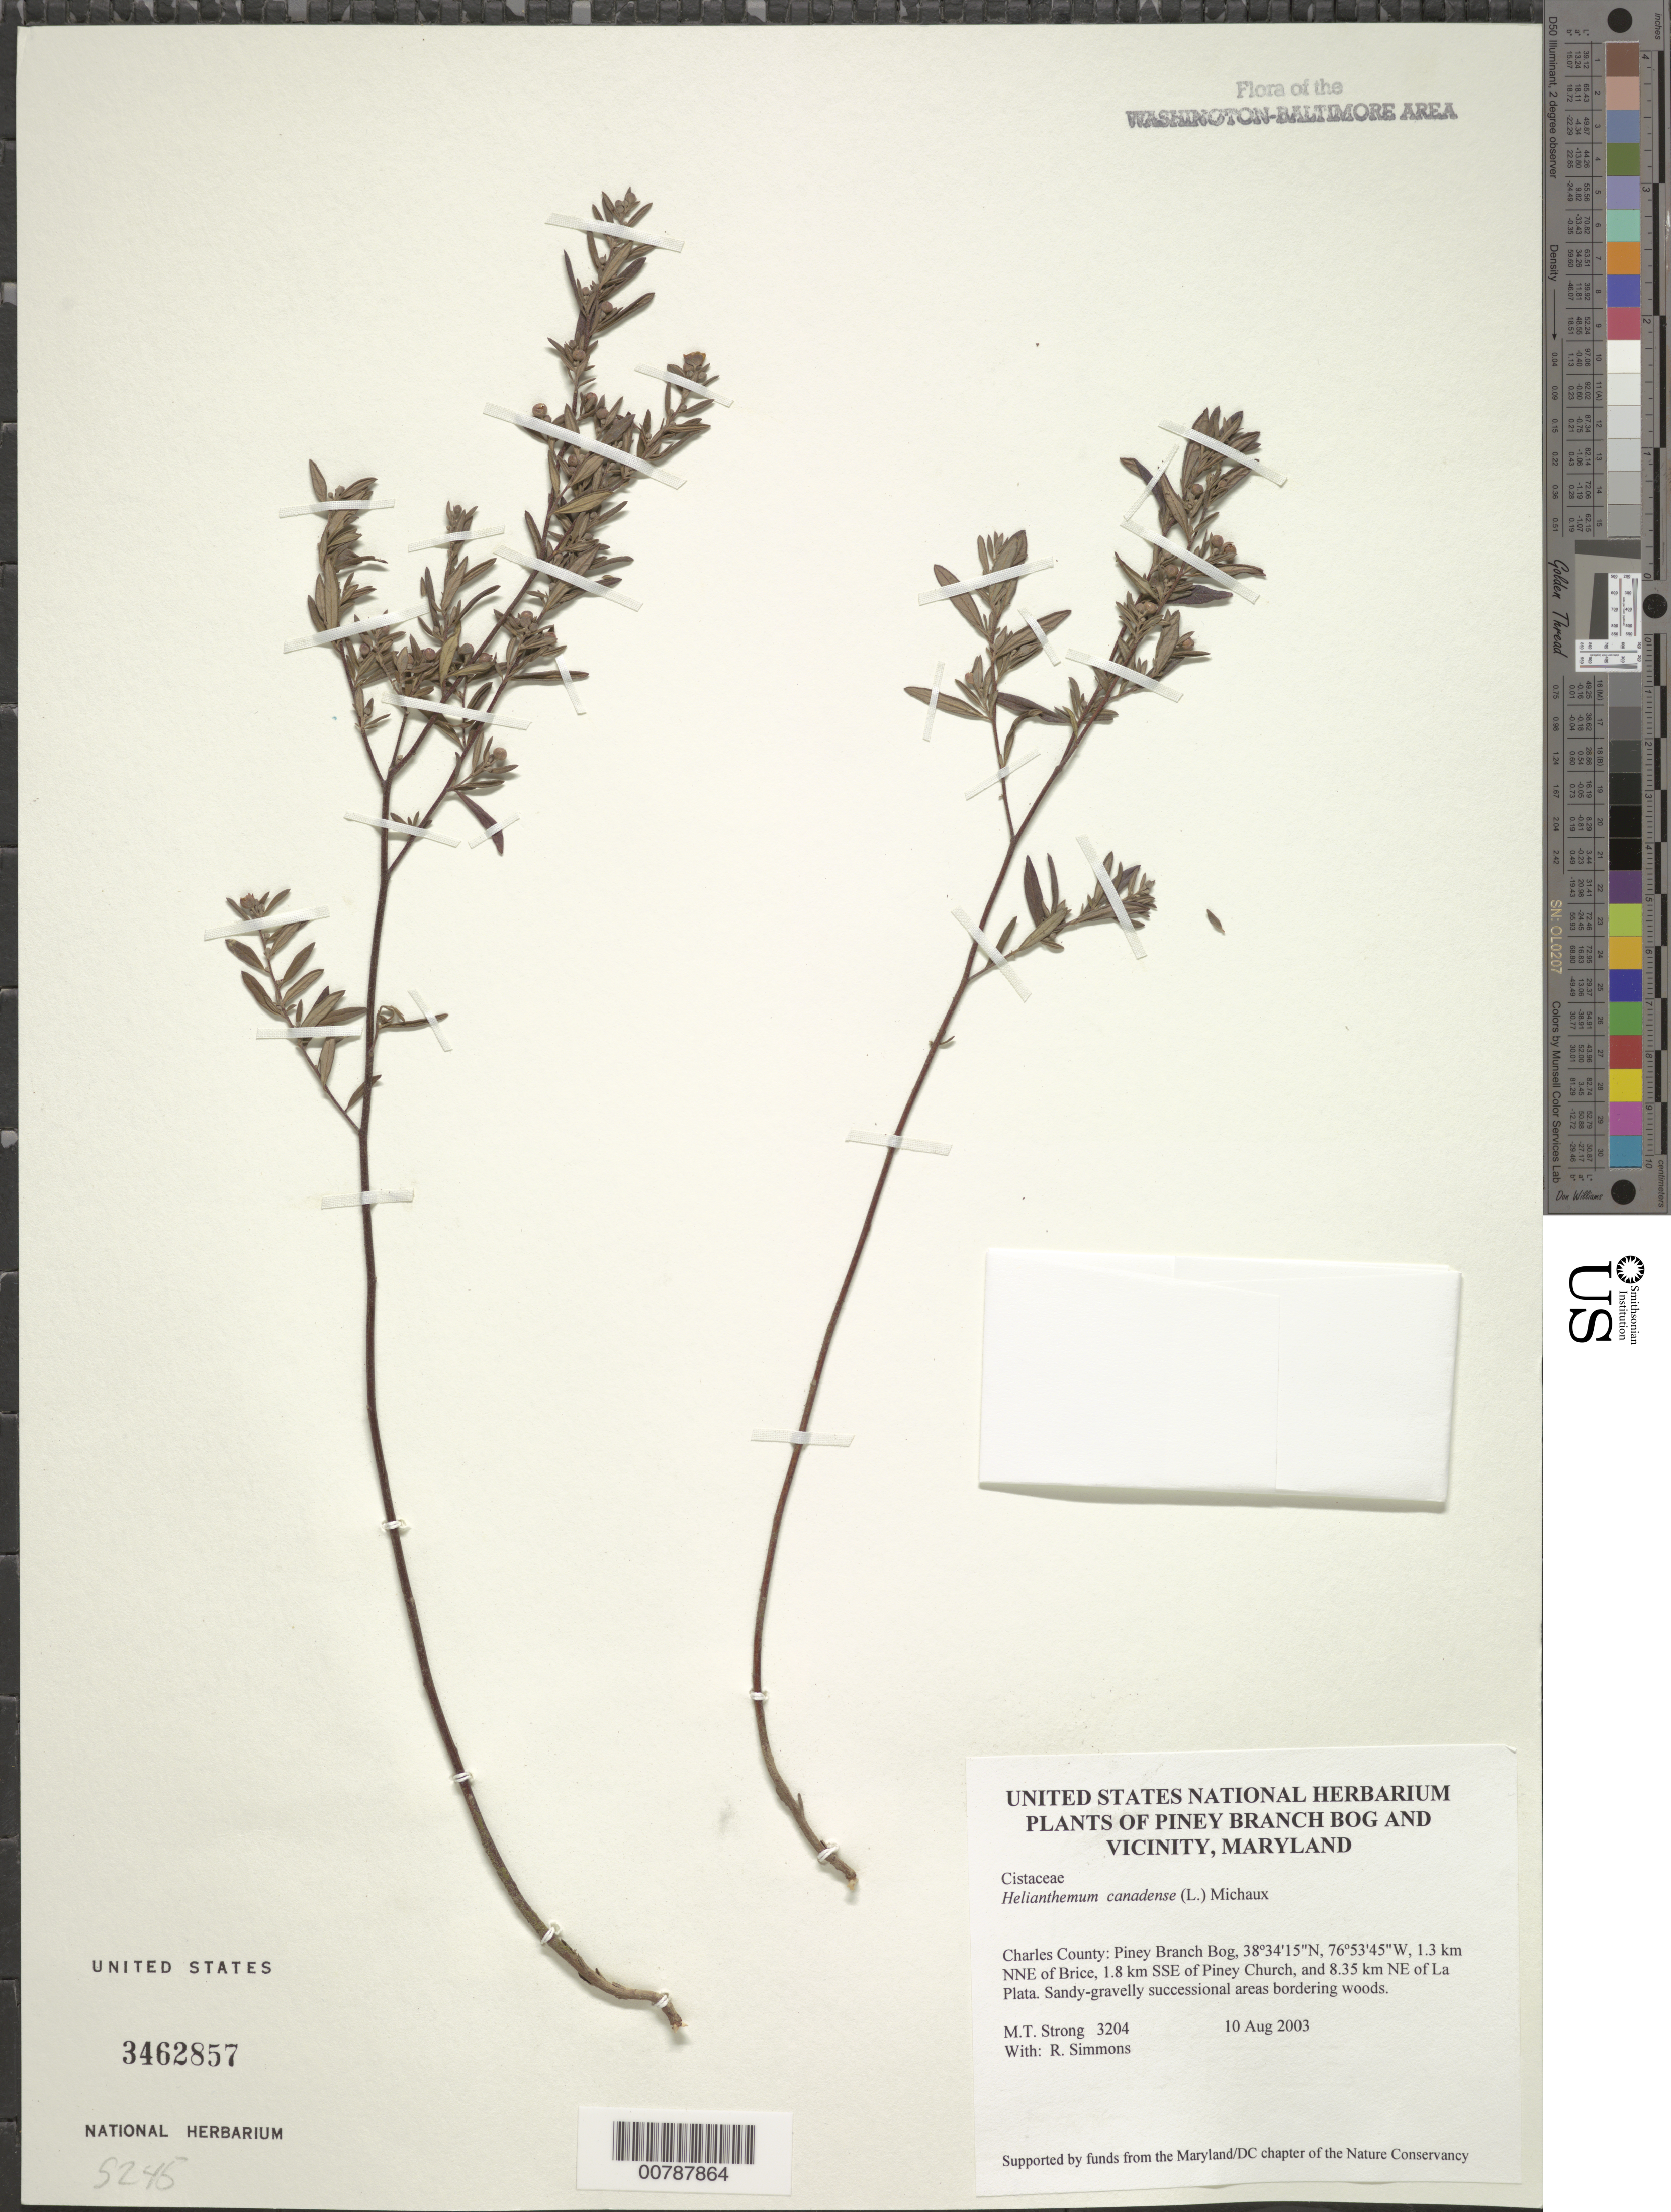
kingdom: Plantae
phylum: Tracheophyta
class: Magnoliopsida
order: Malvales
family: Cistaceae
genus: Crocanthemum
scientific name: Crocanthemum canadense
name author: (L.) Britton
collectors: M. T. Strong & R. H. Simmons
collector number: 3204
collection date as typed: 10 Aug 2003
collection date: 2003-08-10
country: United States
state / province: Maryland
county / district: Charles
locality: Piney Branch Bog, 1.3 km NNE of Brice, 1.8 km SSE of Piney Church, and 8.35 km NE of La Plata.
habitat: Sandy-gravelly successional areas bordering woods.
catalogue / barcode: US 3462857